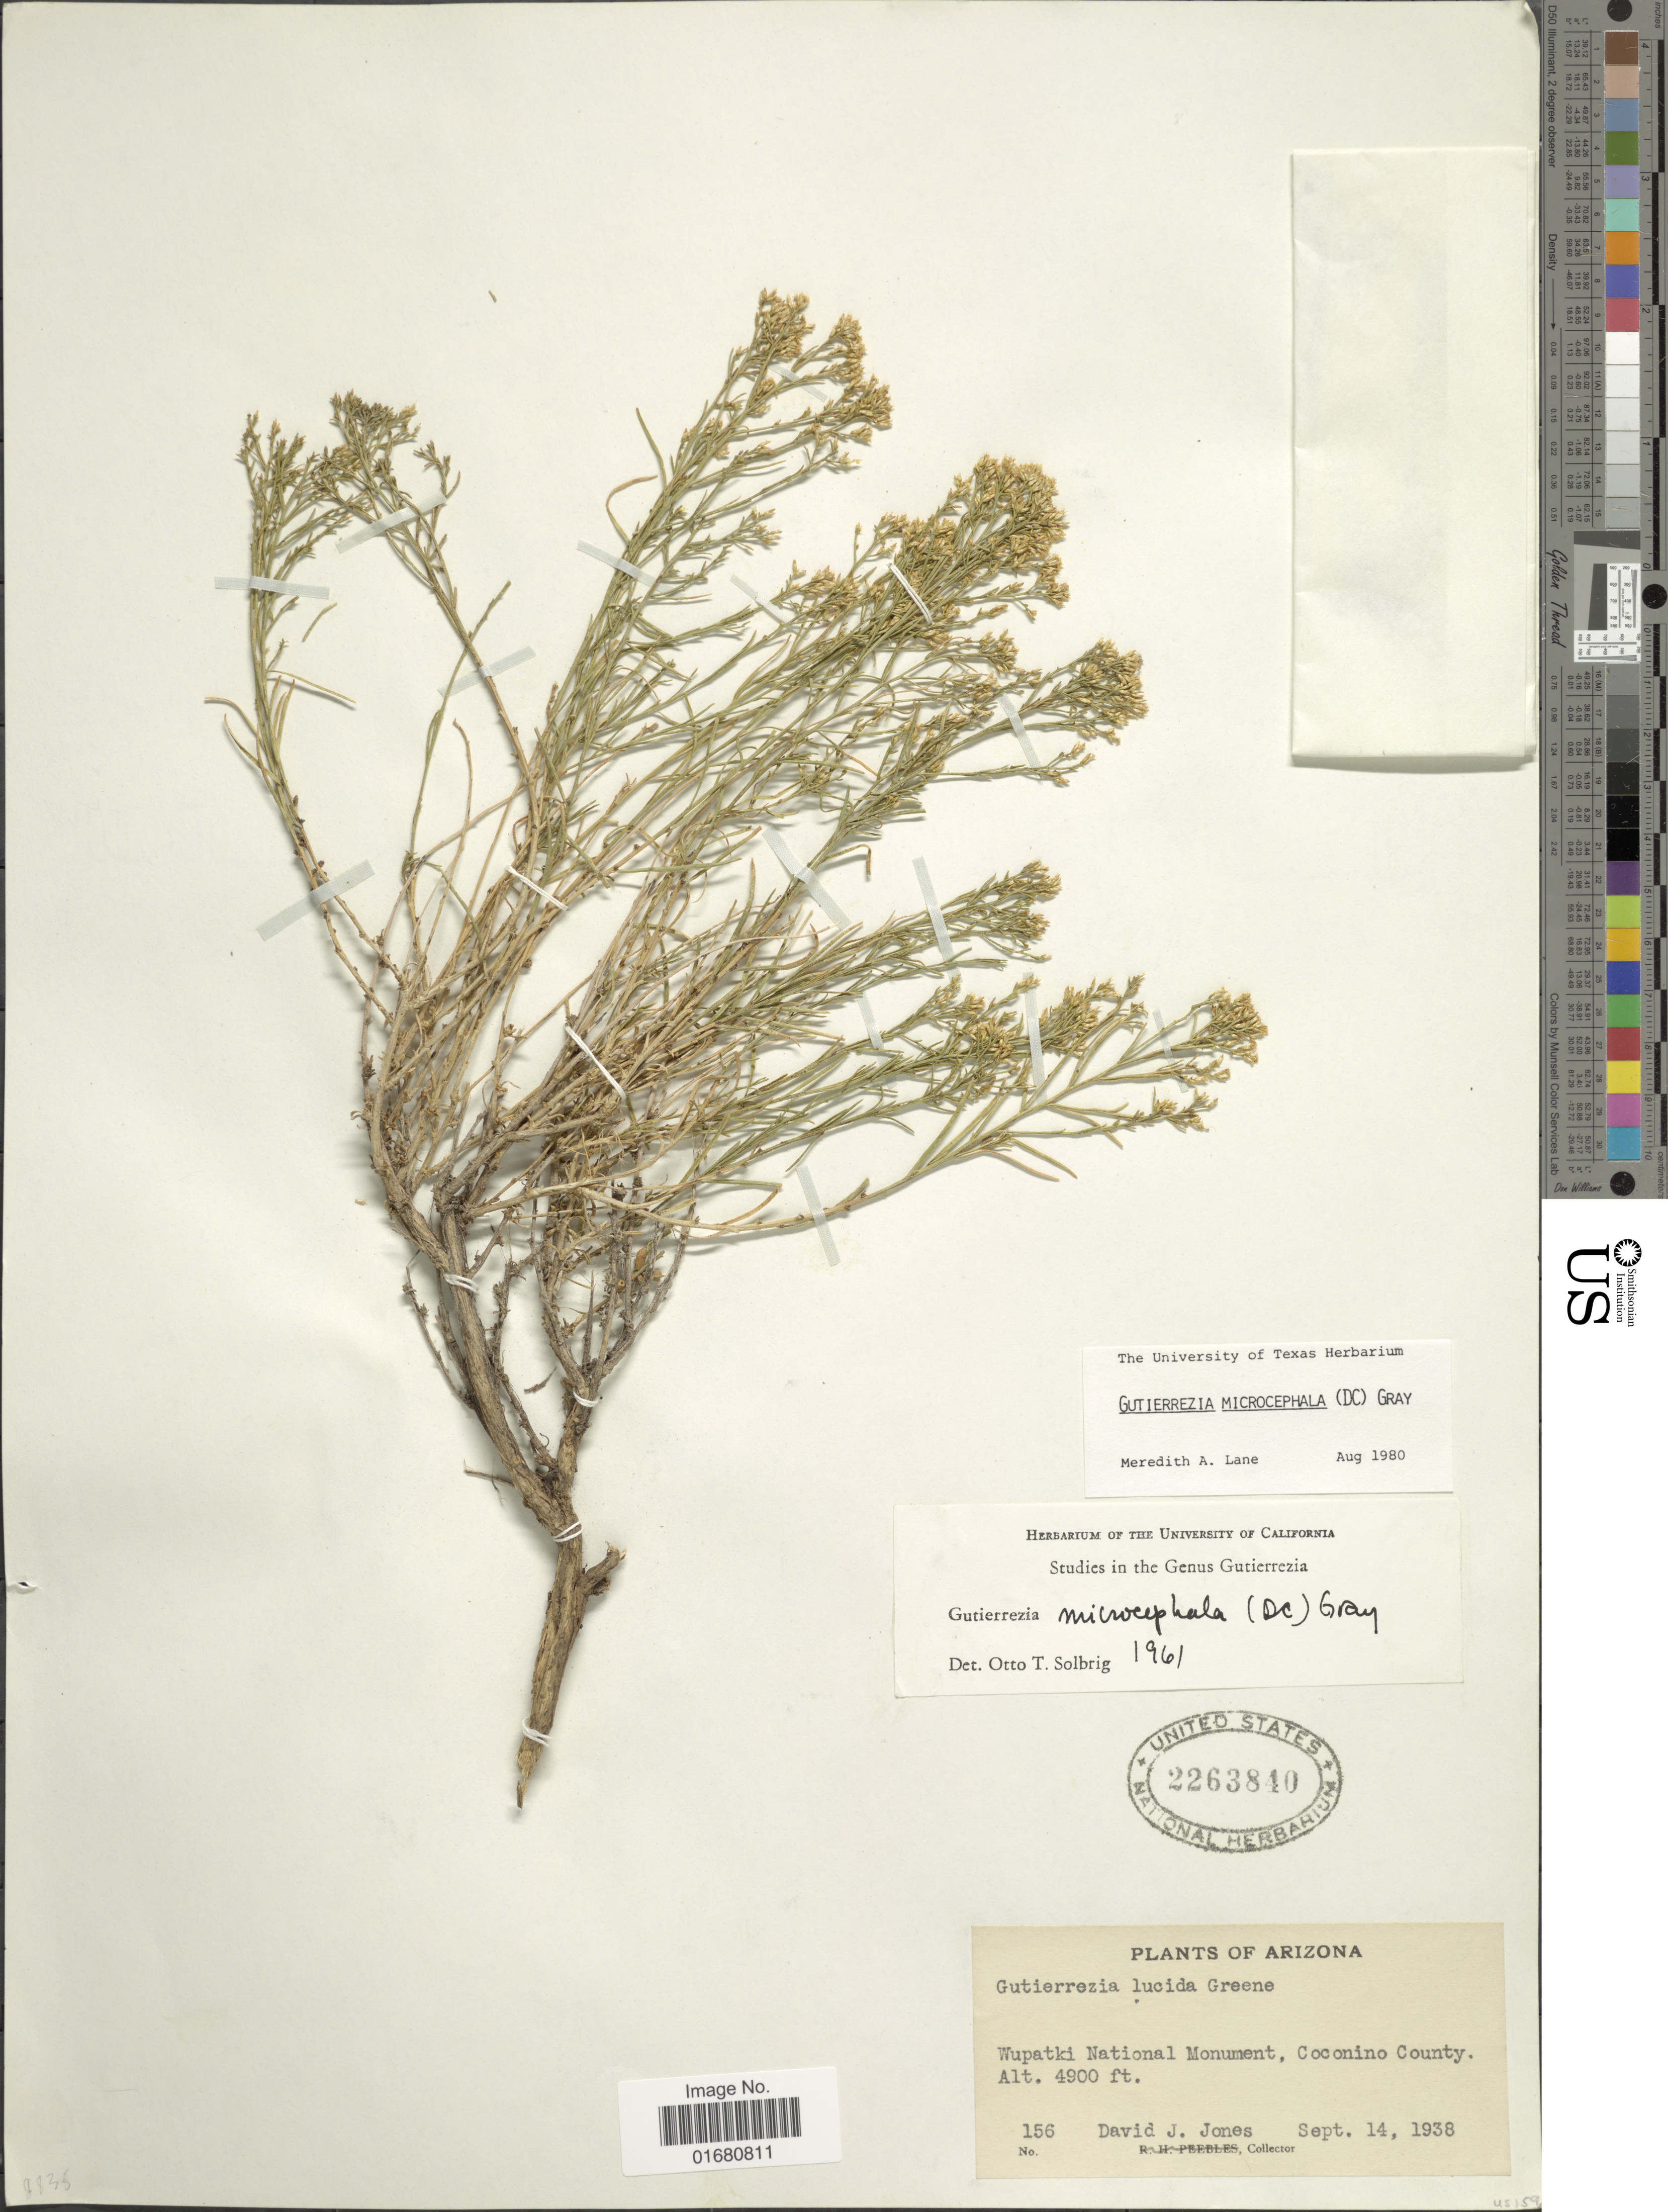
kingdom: Plantae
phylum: Tracheophyta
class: Magnoliopsida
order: Asterales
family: Asteraceae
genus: Gutierrezia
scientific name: Gutierrezia microcephala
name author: (DC.) A. Gray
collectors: D. Jones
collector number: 156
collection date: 1938-09-14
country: United States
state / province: Arizona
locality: Wupatki National Monument, Coconino County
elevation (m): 1494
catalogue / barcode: US 2263840